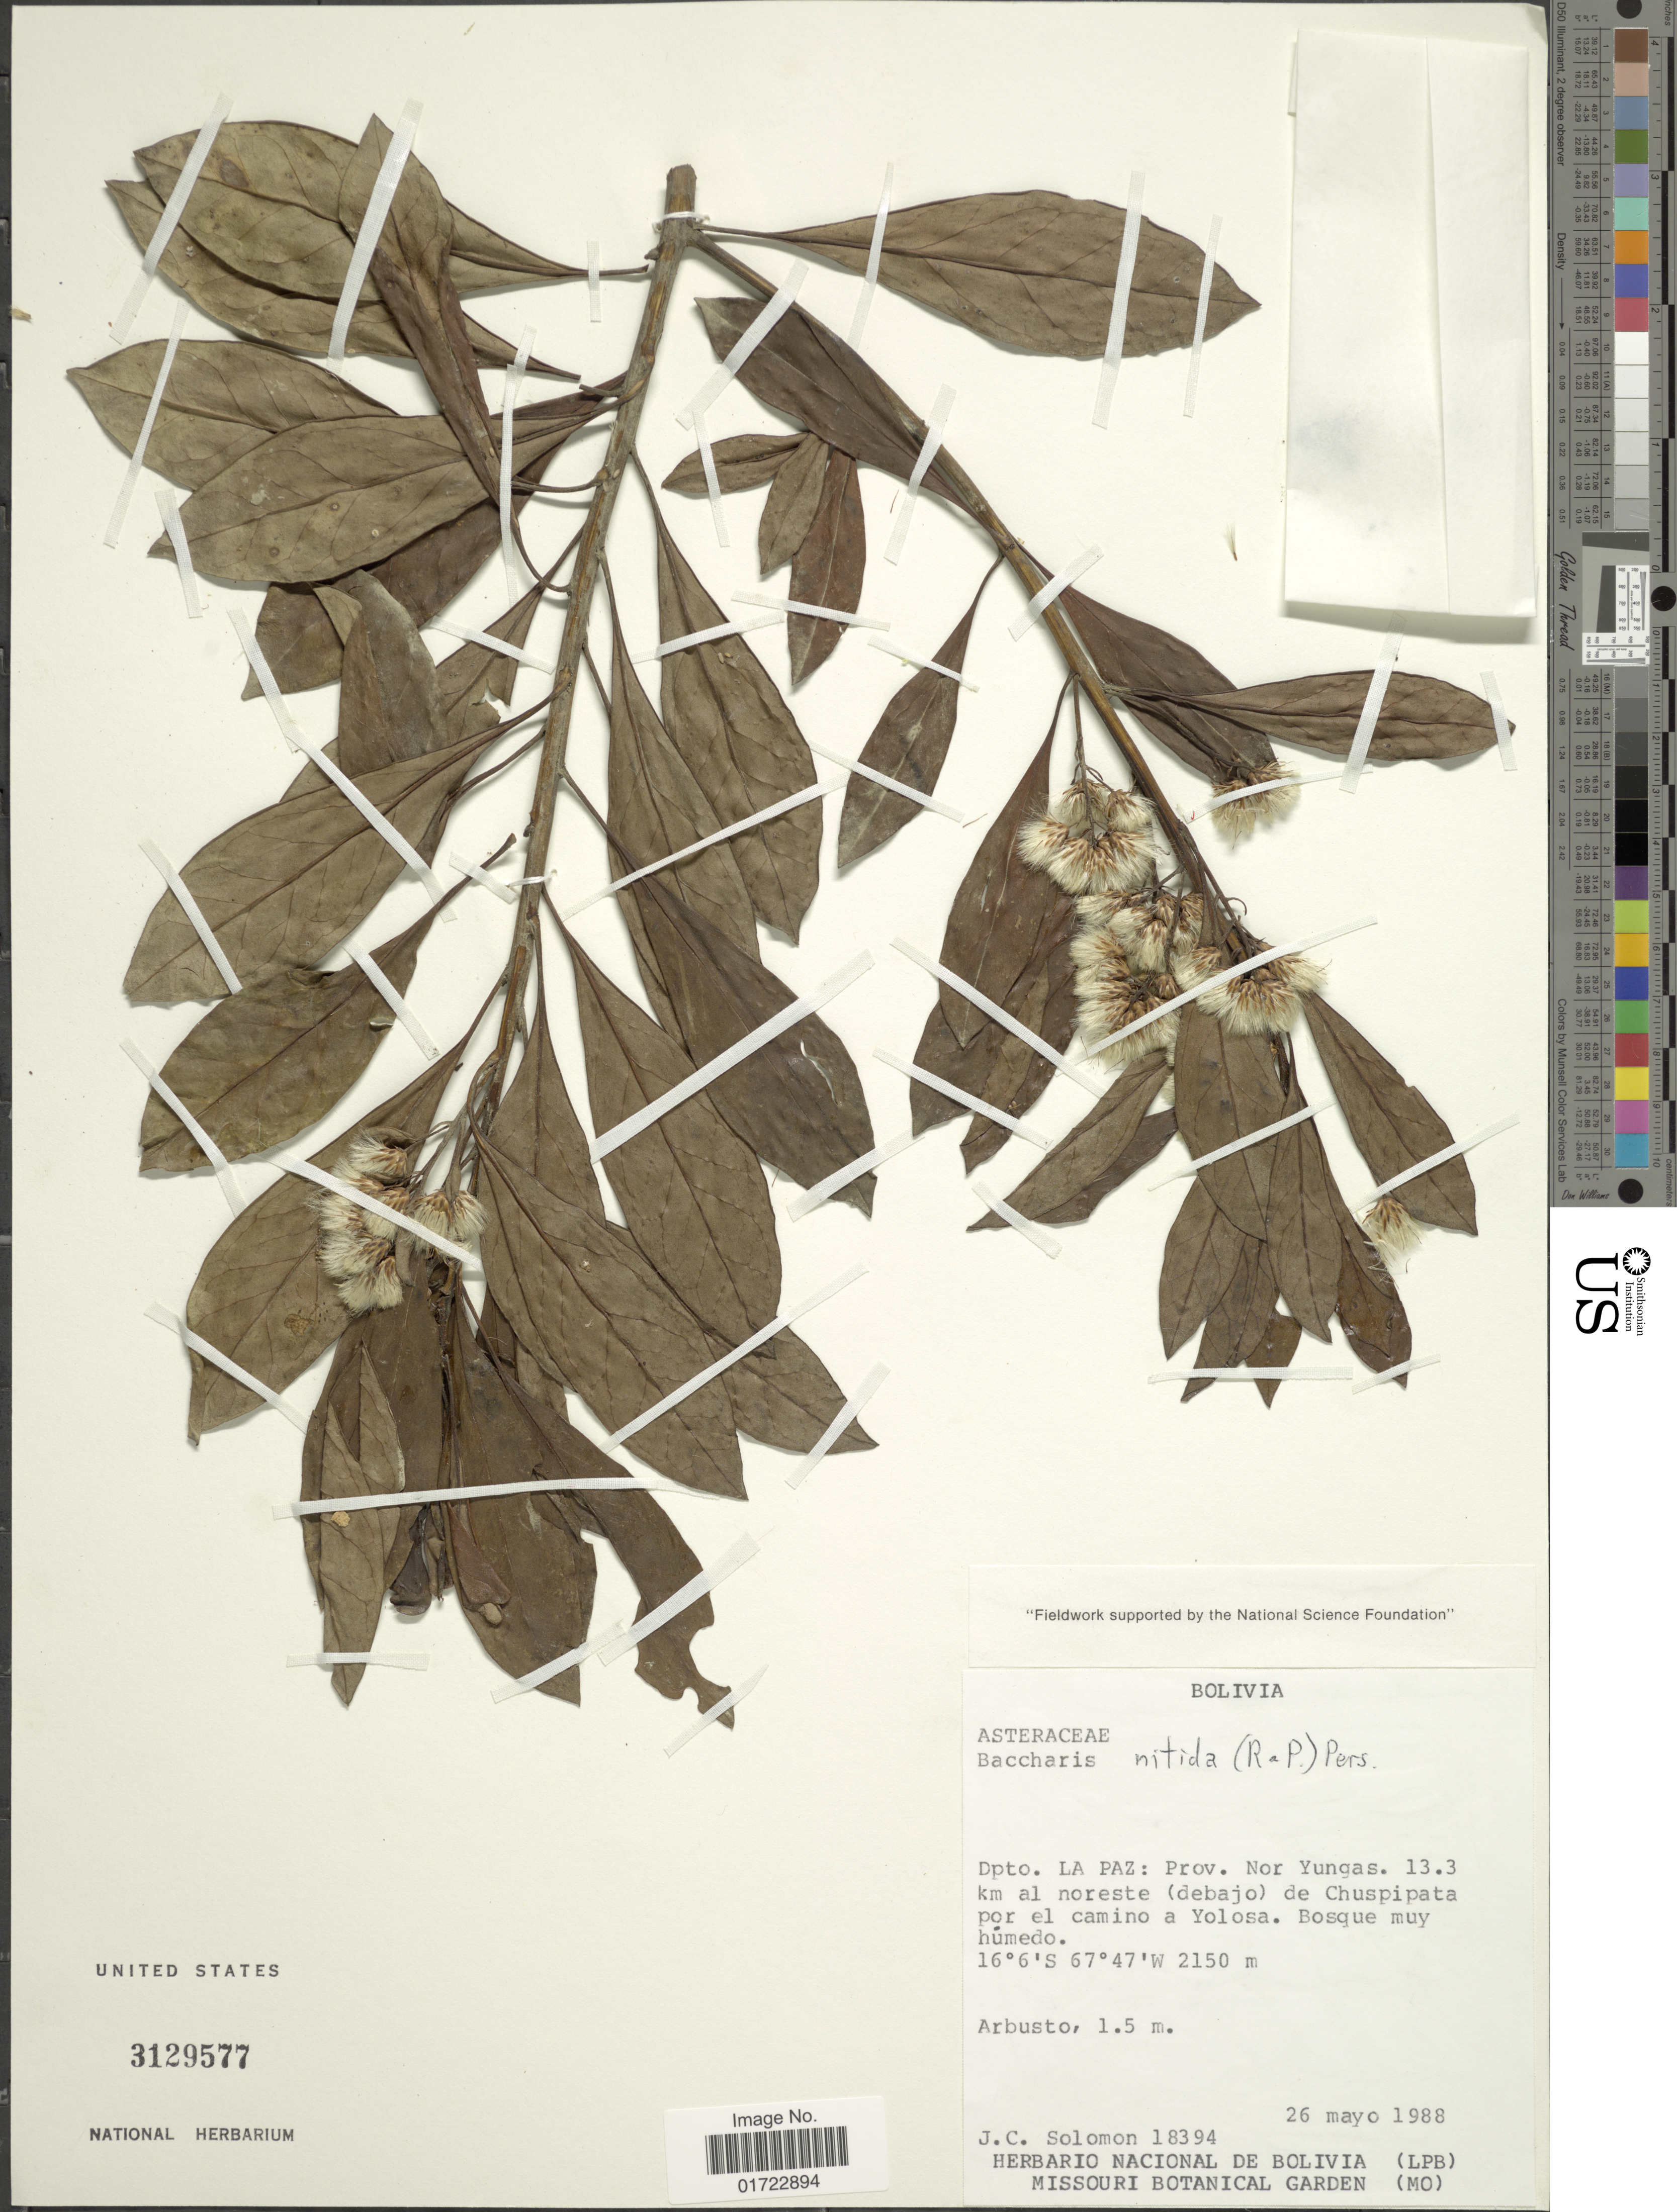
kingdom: Plantae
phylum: Tracheophyta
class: Magnoliopsida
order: Asterales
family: Asteraceae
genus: Baccharis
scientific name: Baccharis nitida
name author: (Ruiz & Pav.) Pers.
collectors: J. C. Solomon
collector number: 18394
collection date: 1988-05-26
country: Bolivia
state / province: La Paz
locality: Prov. Nor Yungas. 13.3 km al noreste (debajo) de Chuspipata por el camino a Yolosa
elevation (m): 2150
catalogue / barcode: US 3129577